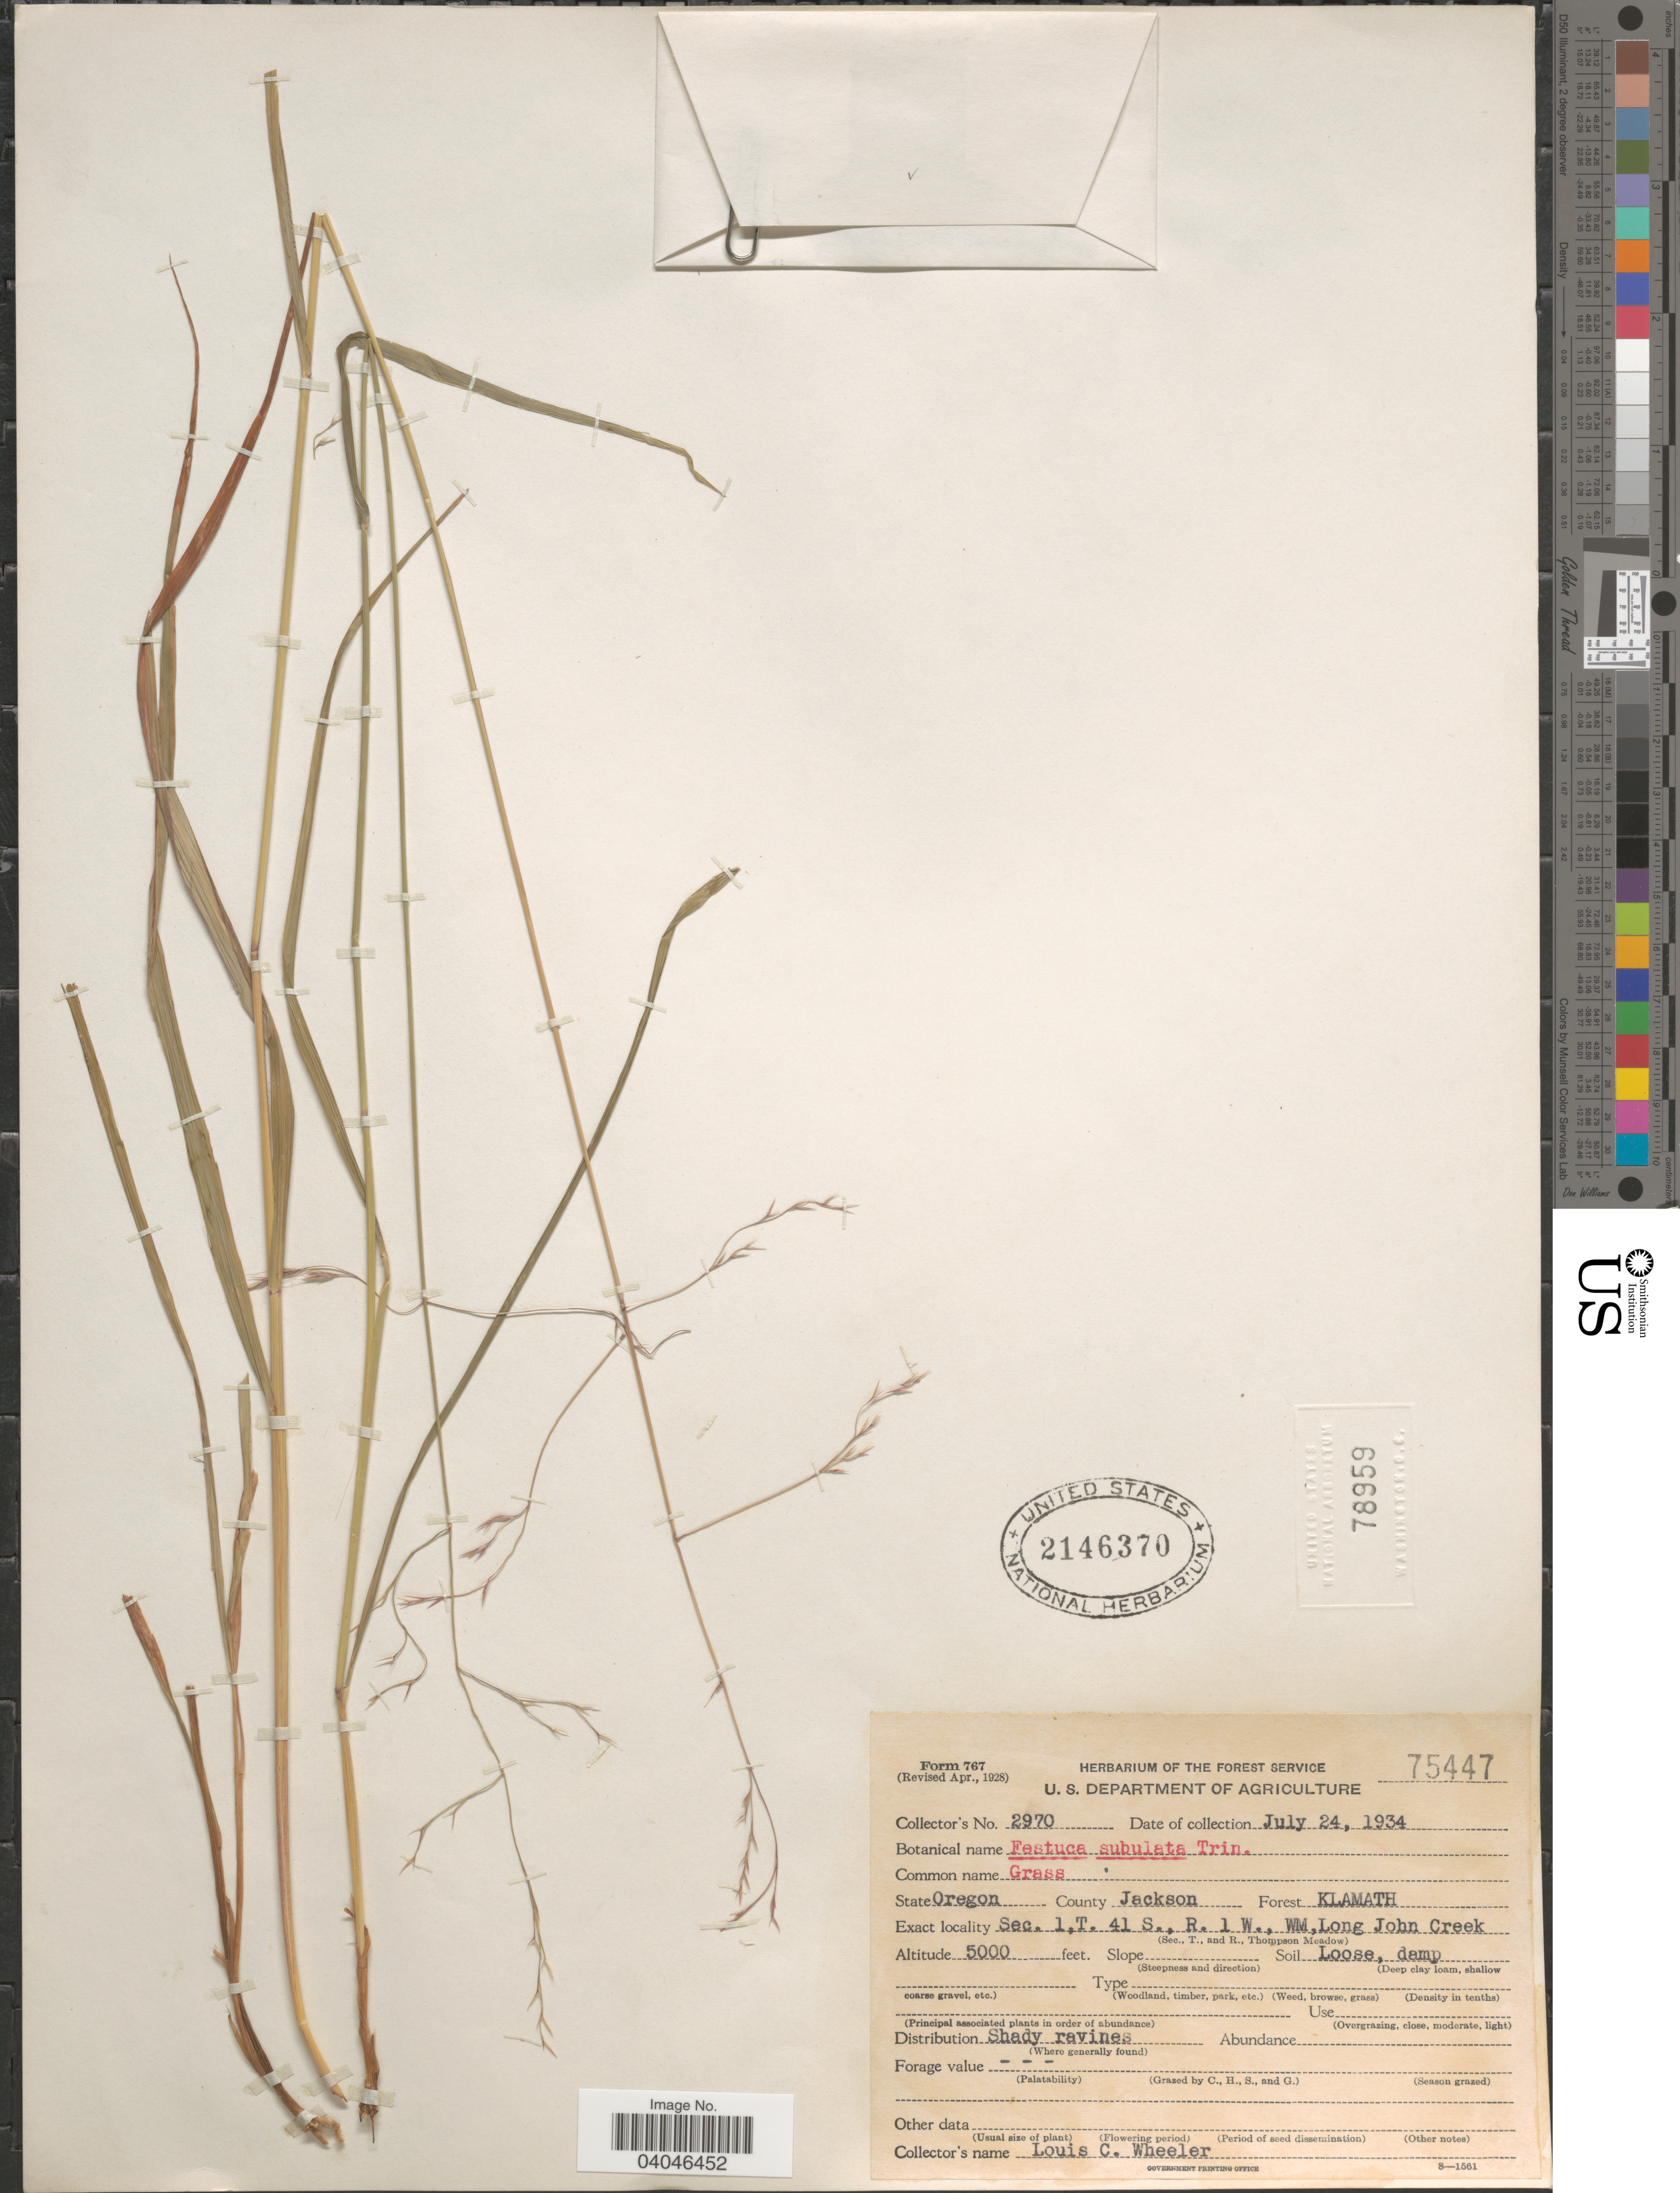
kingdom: Plantae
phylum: Tracheophyta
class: Liliopsida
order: Poales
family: Poaceae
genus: Festuca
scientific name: Festuca subulata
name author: Trin.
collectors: L. C. Wheeler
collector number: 2970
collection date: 1934-07-24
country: United States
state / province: Oregon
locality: County Jackson. Forest Klamath. Sec. 1, T. 41 S., R. 1 W., WM, Long John Creek.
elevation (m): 1524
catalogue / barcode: US 2146370